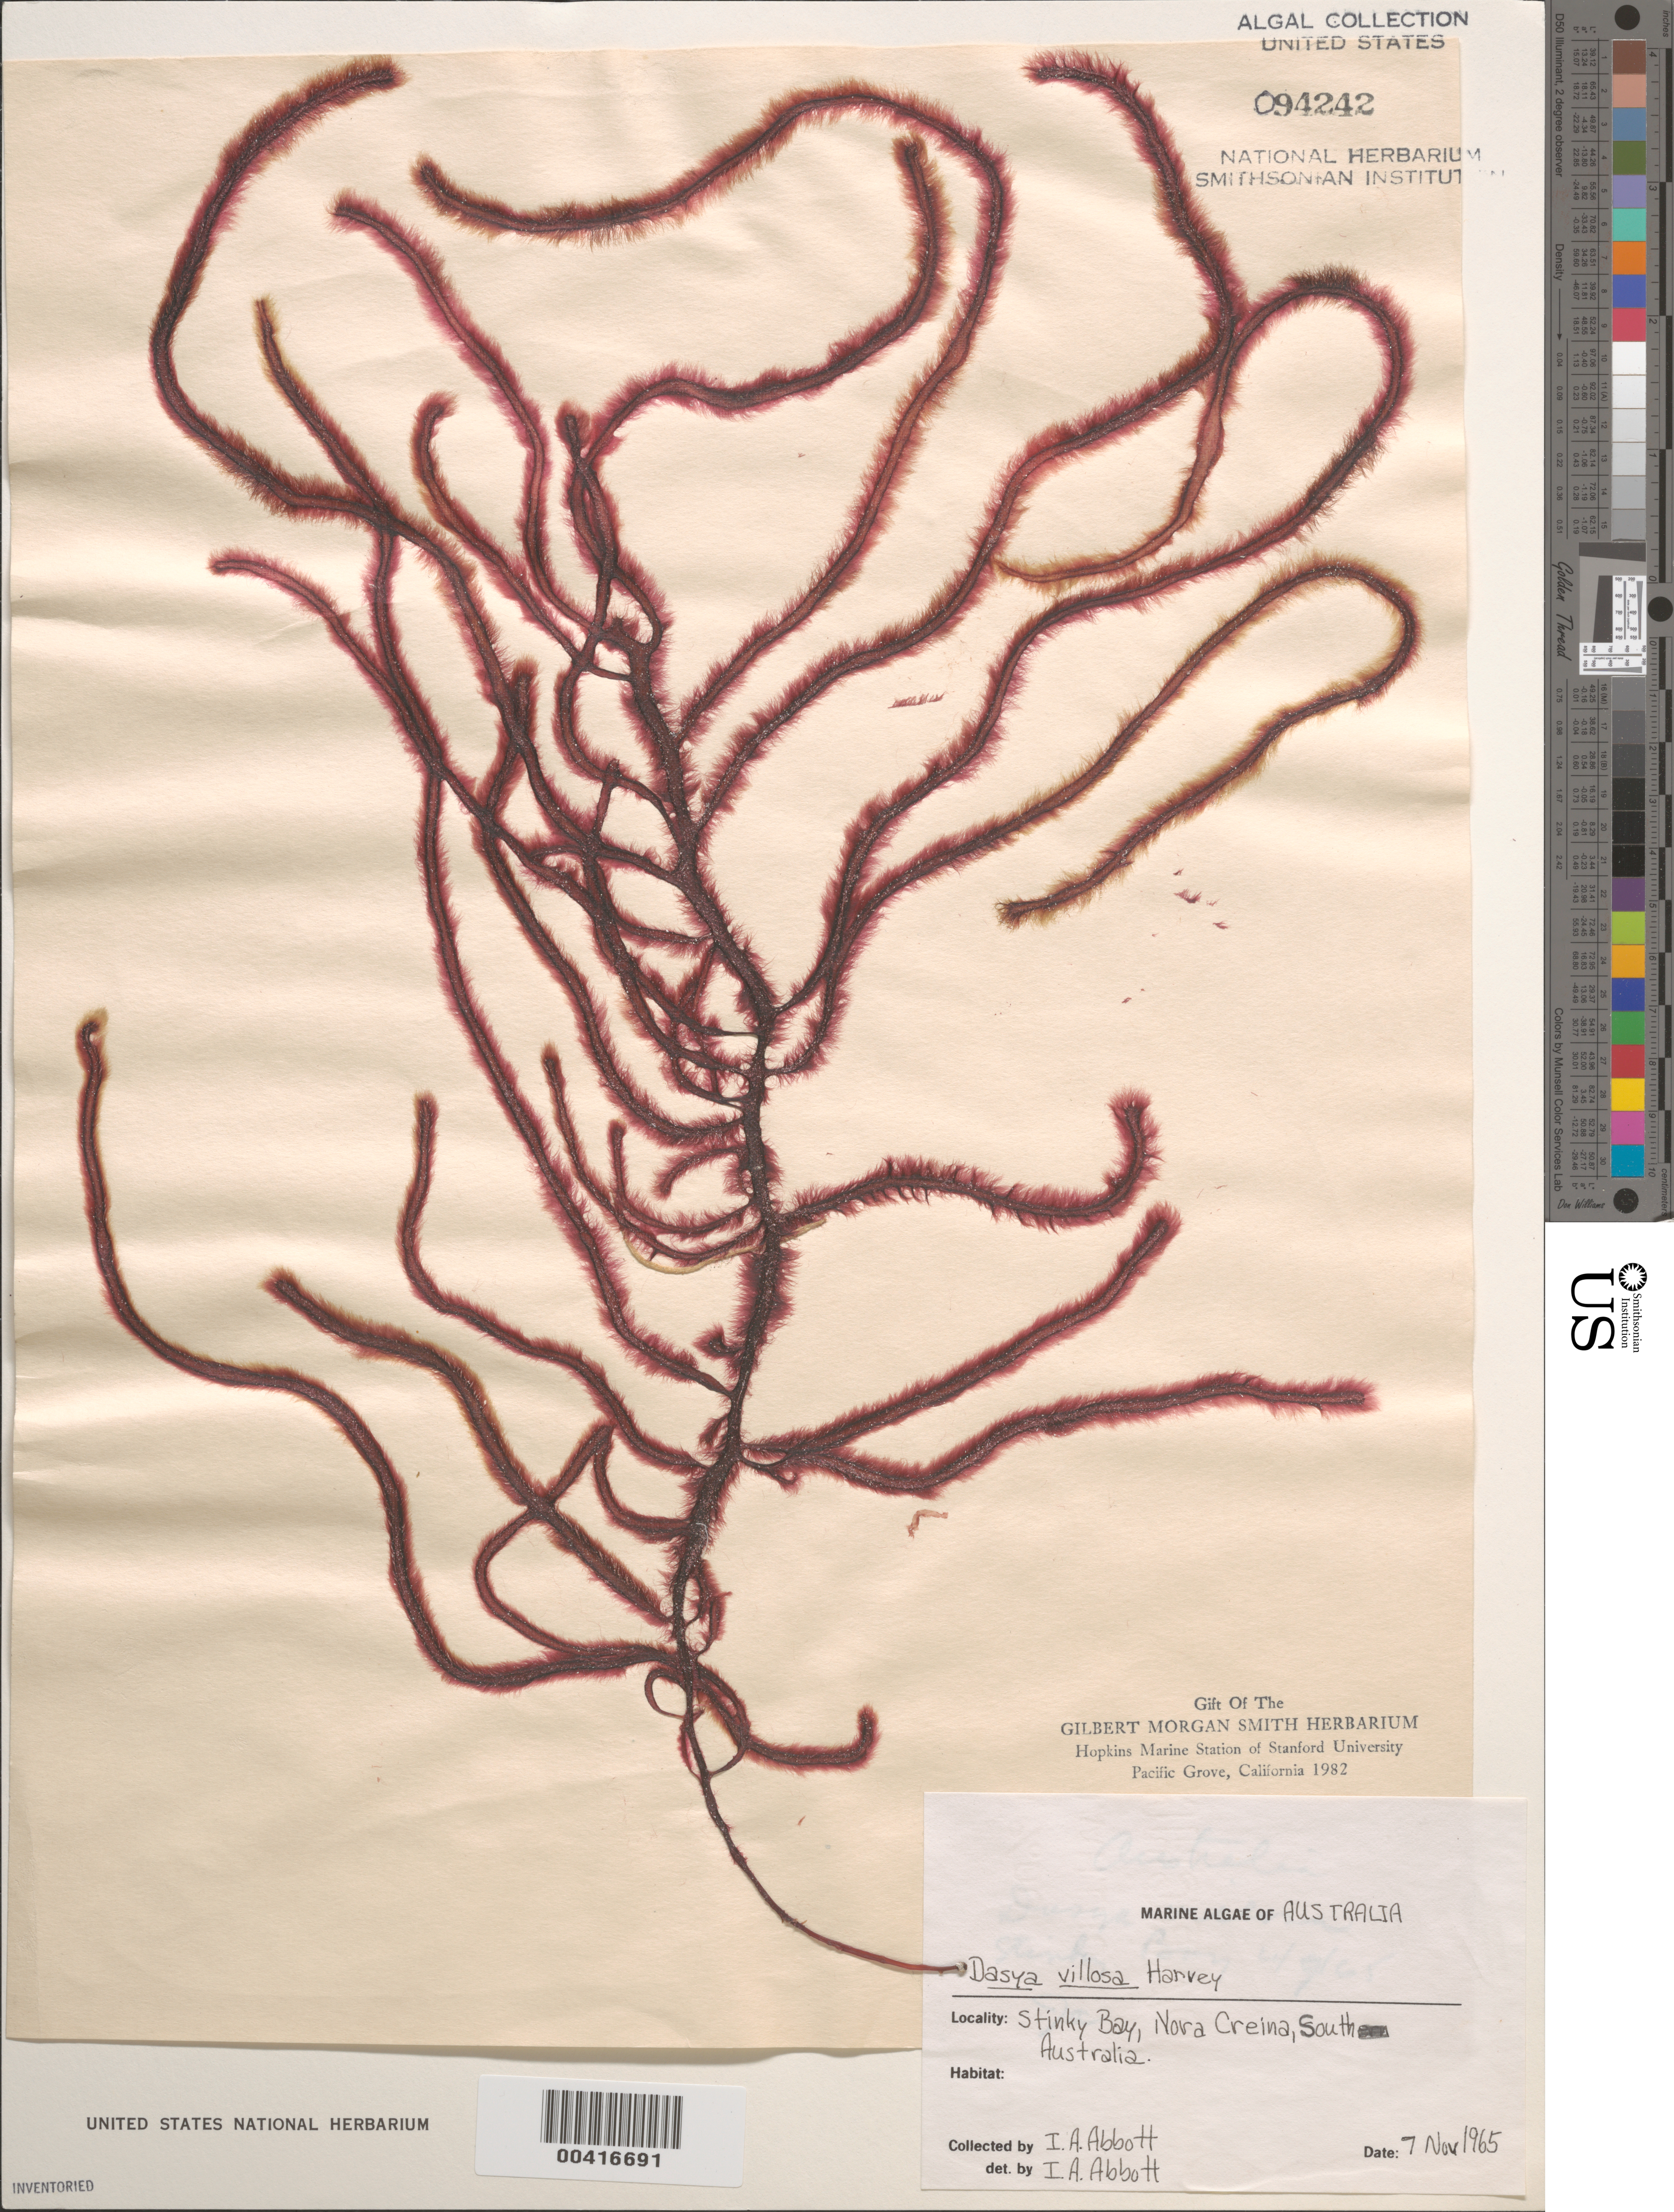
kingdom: Plantae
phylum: Rhodophyta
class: Florideophyceae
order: Ceramiales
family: Dasyaceae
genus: Dasya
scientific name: Dasya villosa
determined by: Abbott, Isabella A.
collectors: I. A. Abbott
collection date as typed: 07 Nov 1965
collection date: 1965-11-07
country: Australia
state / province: South Australia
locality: Stinky bay, nora creina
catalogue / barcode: US 94242